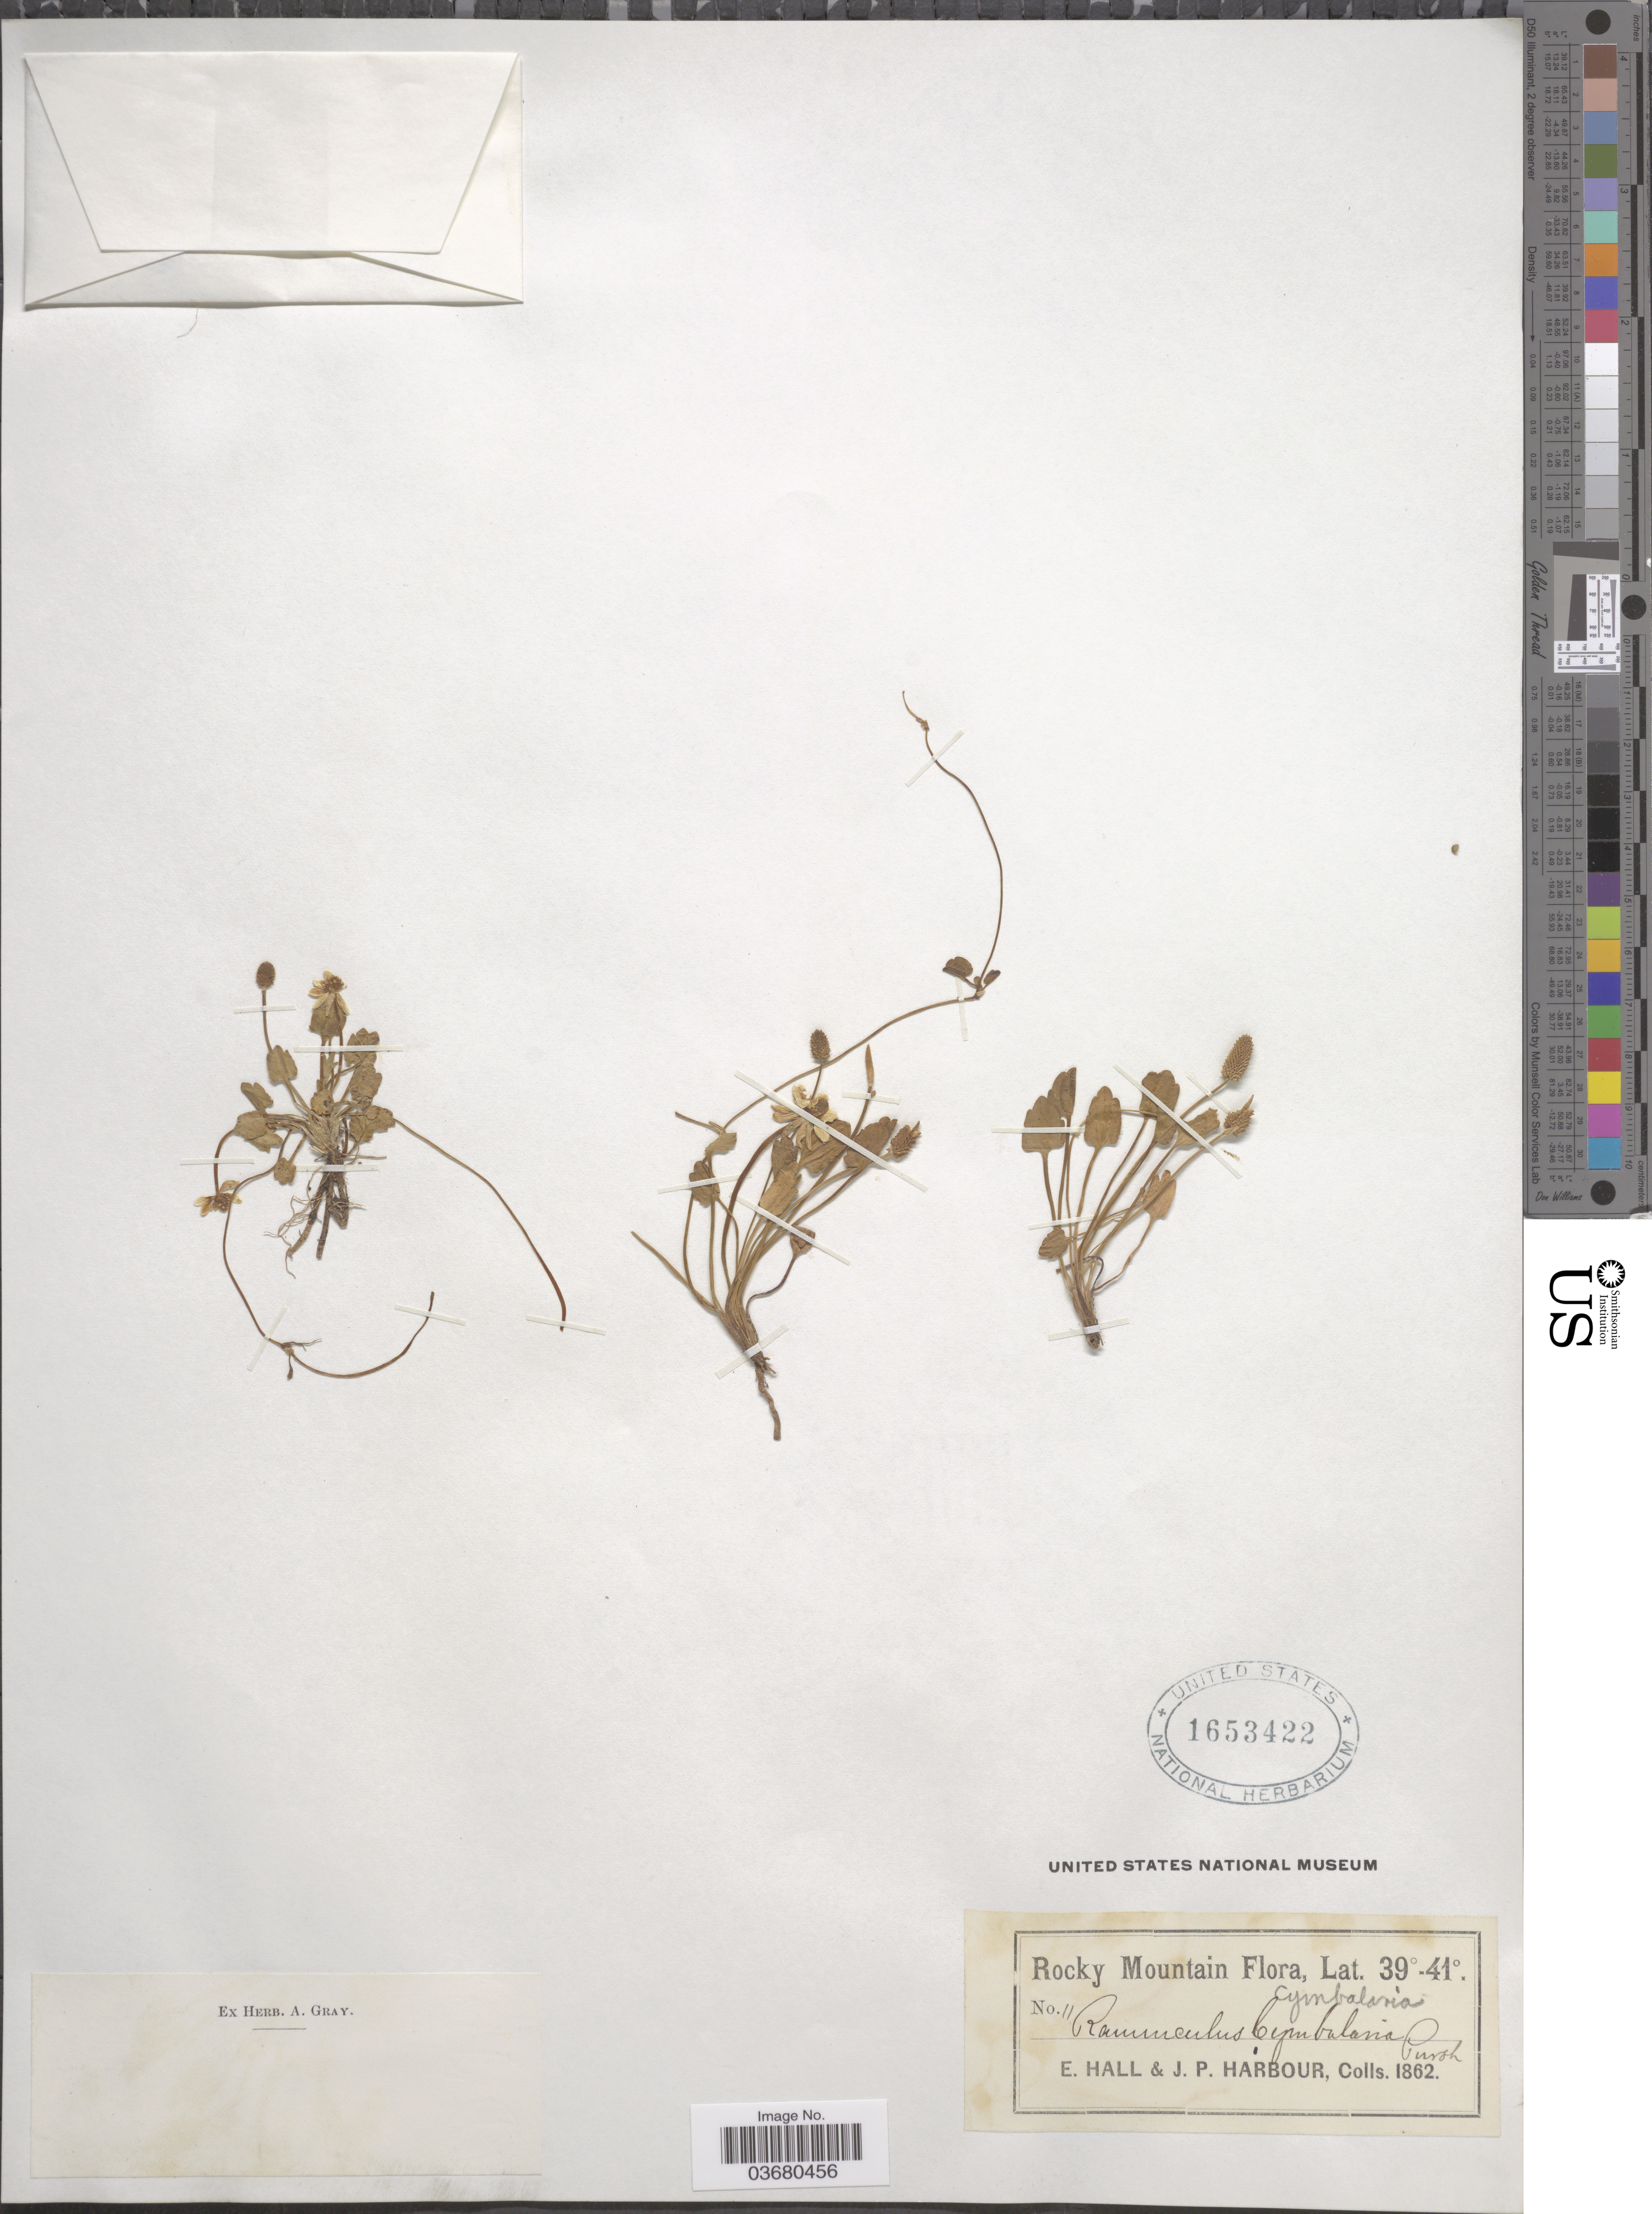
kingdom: Plantae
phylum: Tracheophyta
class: Magnoliopsida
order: Ranunculales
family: Ranunculaceae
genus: Halerpestes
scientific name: Halerpestes cymbalaria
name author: (Pursh) Greene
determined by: Strong, M. T., (US), Smithsonian Institution - National Museum of Natural History (UNITED STATES)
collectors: E. Hall & J. Harbour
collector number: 11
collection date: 1862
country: United States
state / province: Colorado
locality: Rocky Mountain.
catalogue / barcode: US 1653422